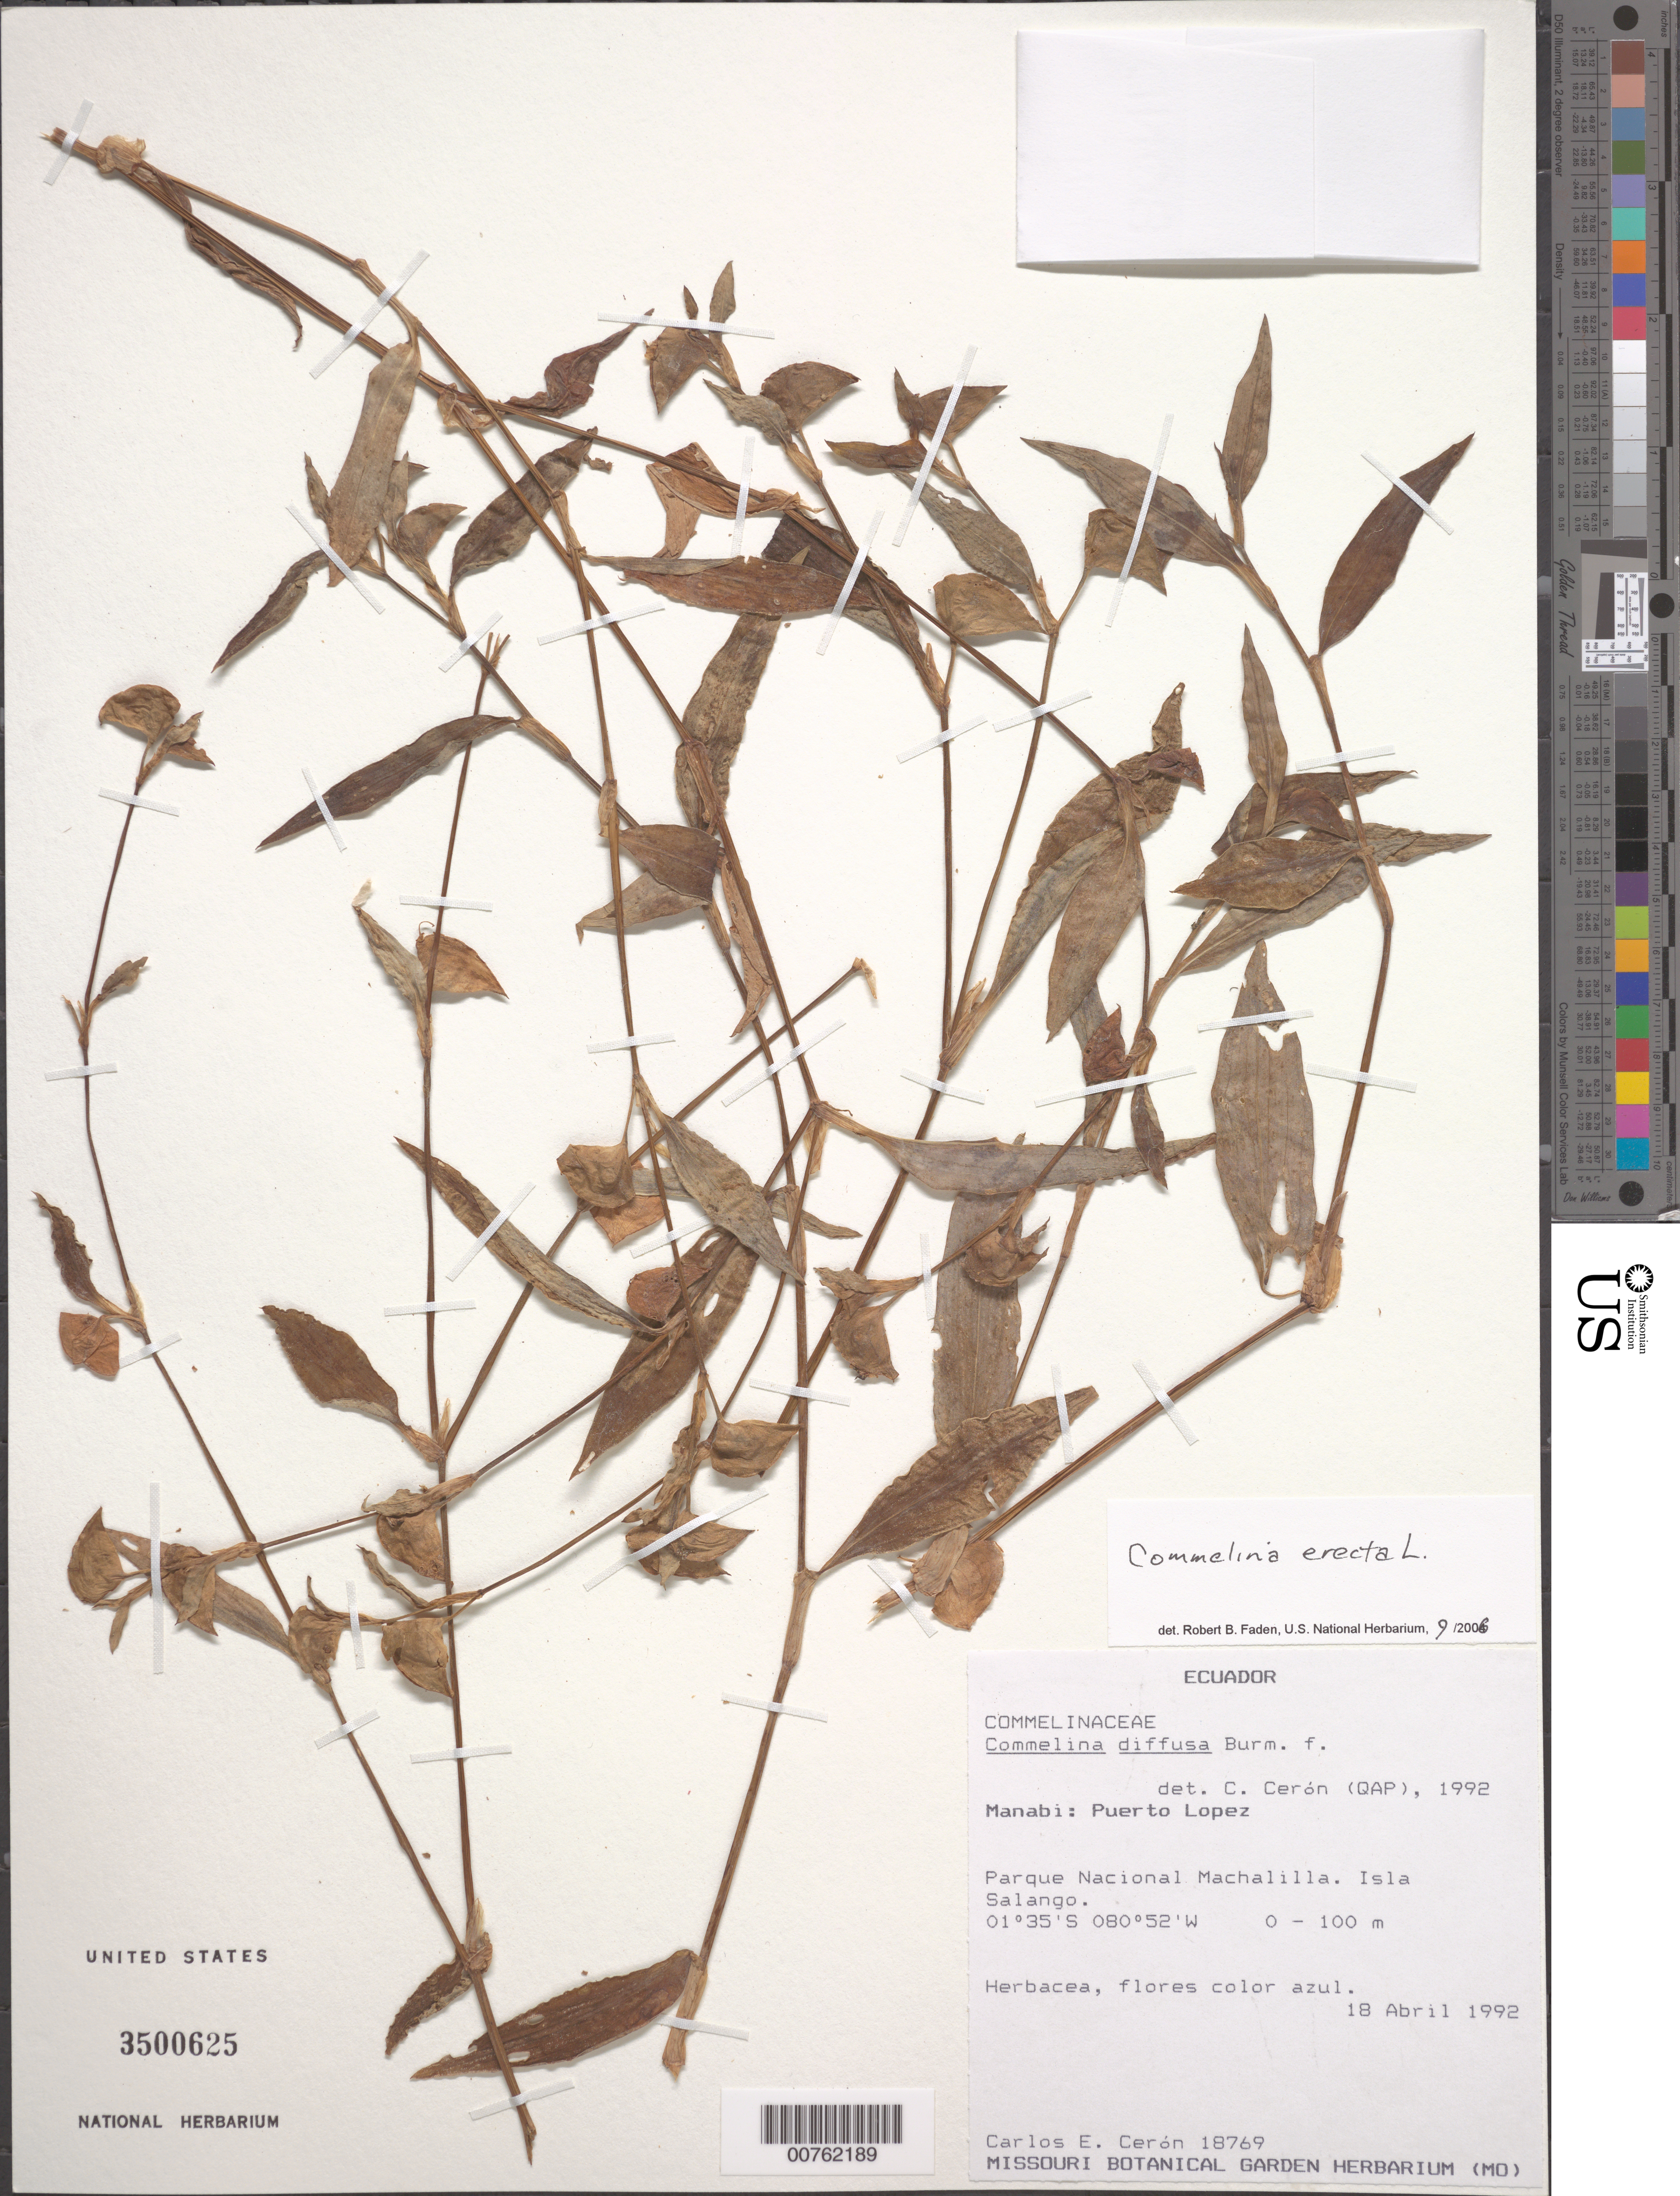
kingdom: Plantae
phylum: Tracheophyta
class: Liliopsida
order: Commelinales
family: Commelinaceae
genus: Commelina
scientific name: Commelina erecta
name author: L.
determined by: Faden, Robert B., (US), Smithsonian Institution - National Museum of Natural History (UNITED STATES)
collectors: C. E. Cerón M.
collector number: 18769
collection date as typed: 18 Apr 1992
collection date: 1992-04-18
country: Ecuador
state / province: Manabí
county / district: Puerto Lopez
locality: Parque Nacional Machalilla. Isla Salango.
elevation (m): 0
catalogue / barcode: US 3500625